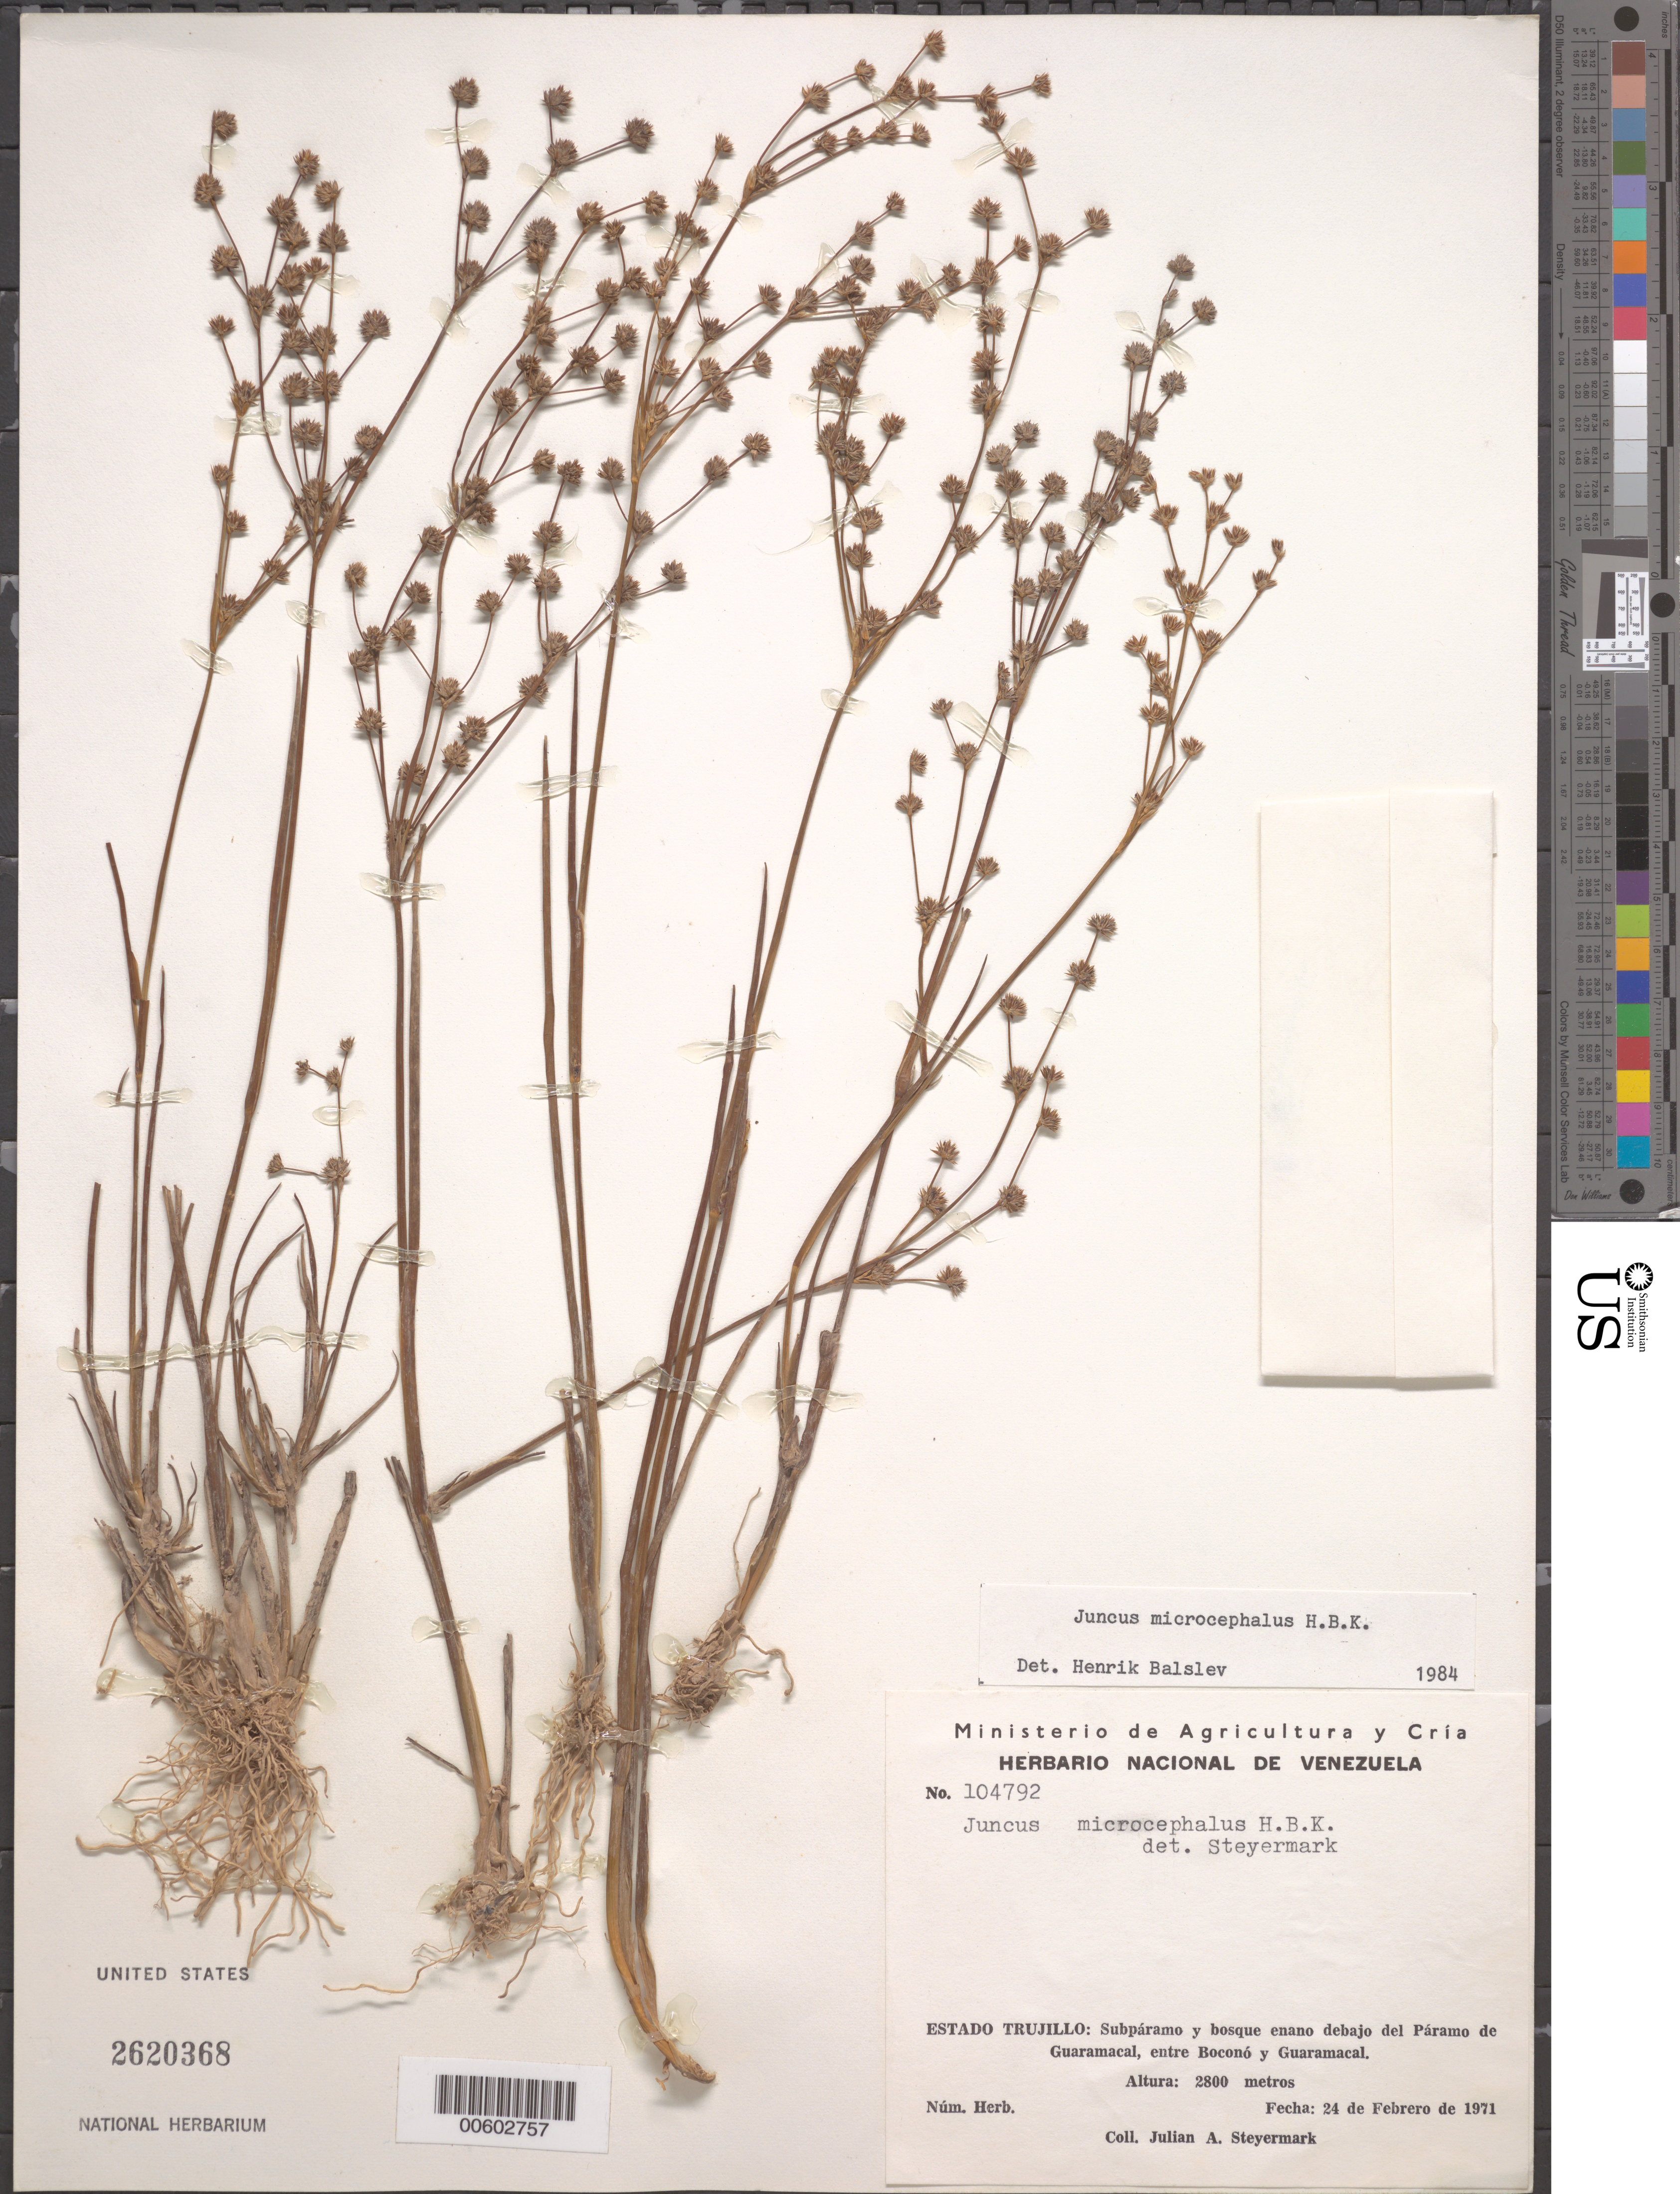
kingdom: Plantae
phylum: Tracheophyta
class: Liliopsida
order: Poales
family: Juncaceae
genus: Juncus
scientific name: Juncus microcephalus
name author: Kunth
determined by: Balslev, Henrik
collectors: J. Steyermark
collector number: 104792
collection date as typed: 24 Feb 1971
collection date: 1971-02-24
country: Venezuela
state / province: Trujillo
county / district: Boconó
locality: Páramo de Guaramacal, entre Boconó y Guaramacal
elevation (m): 2800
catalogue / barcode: US 2620368